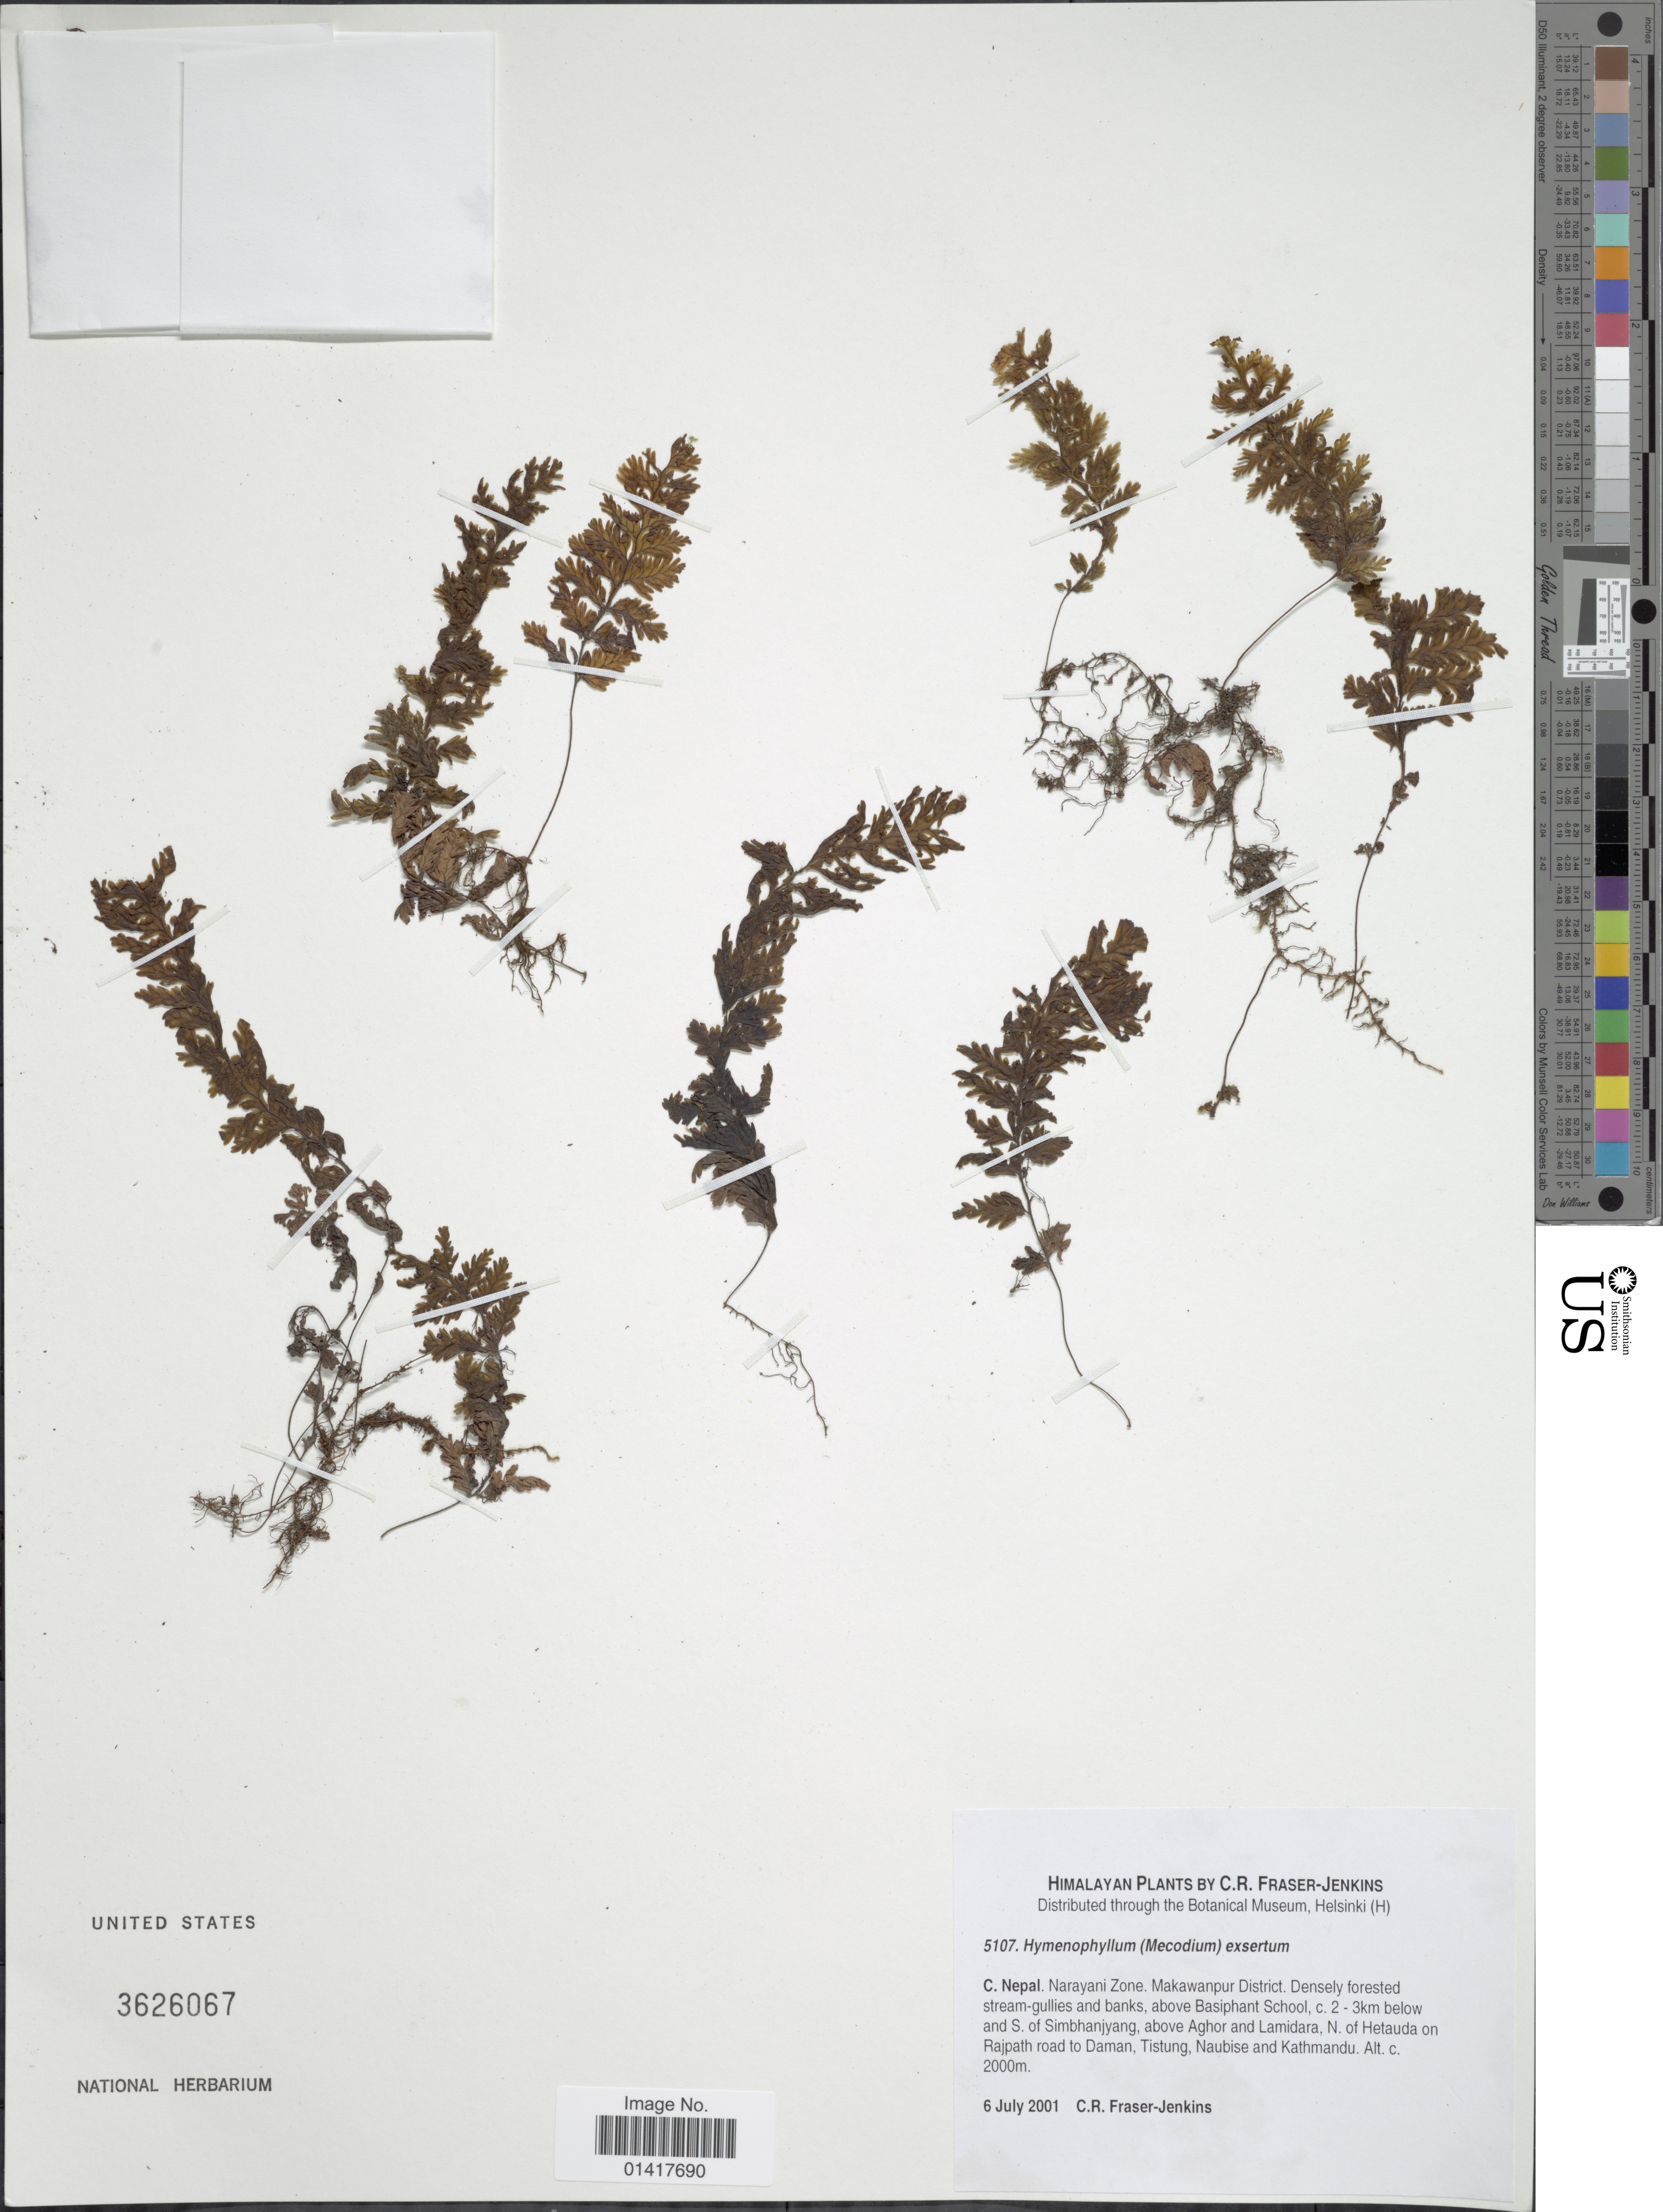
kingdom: Plantae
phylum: Tracheophyta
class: Polypodiopsida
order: Hymenophyllales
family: Hymenophyllaceae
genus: Hymenophyllum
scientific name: Hymenophyllum exsertum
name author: Wall. ex Hook.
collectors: C. R. Fraser-Jenkins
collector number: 5107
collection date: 2001-07-06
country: Nepal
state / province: Narayani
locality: C. Nepal. Narayani Zone. Makawanpur District, Densely forested stream-gullies and banks, above Basiphant School, 2-3 km below and S. Simbhanjyang, above Aghor and Lamidara, N. of Hetauda on Rajpath road to Daman, Tistung Naubise and Kathmandu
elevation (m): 2000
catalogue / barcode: US 3626067